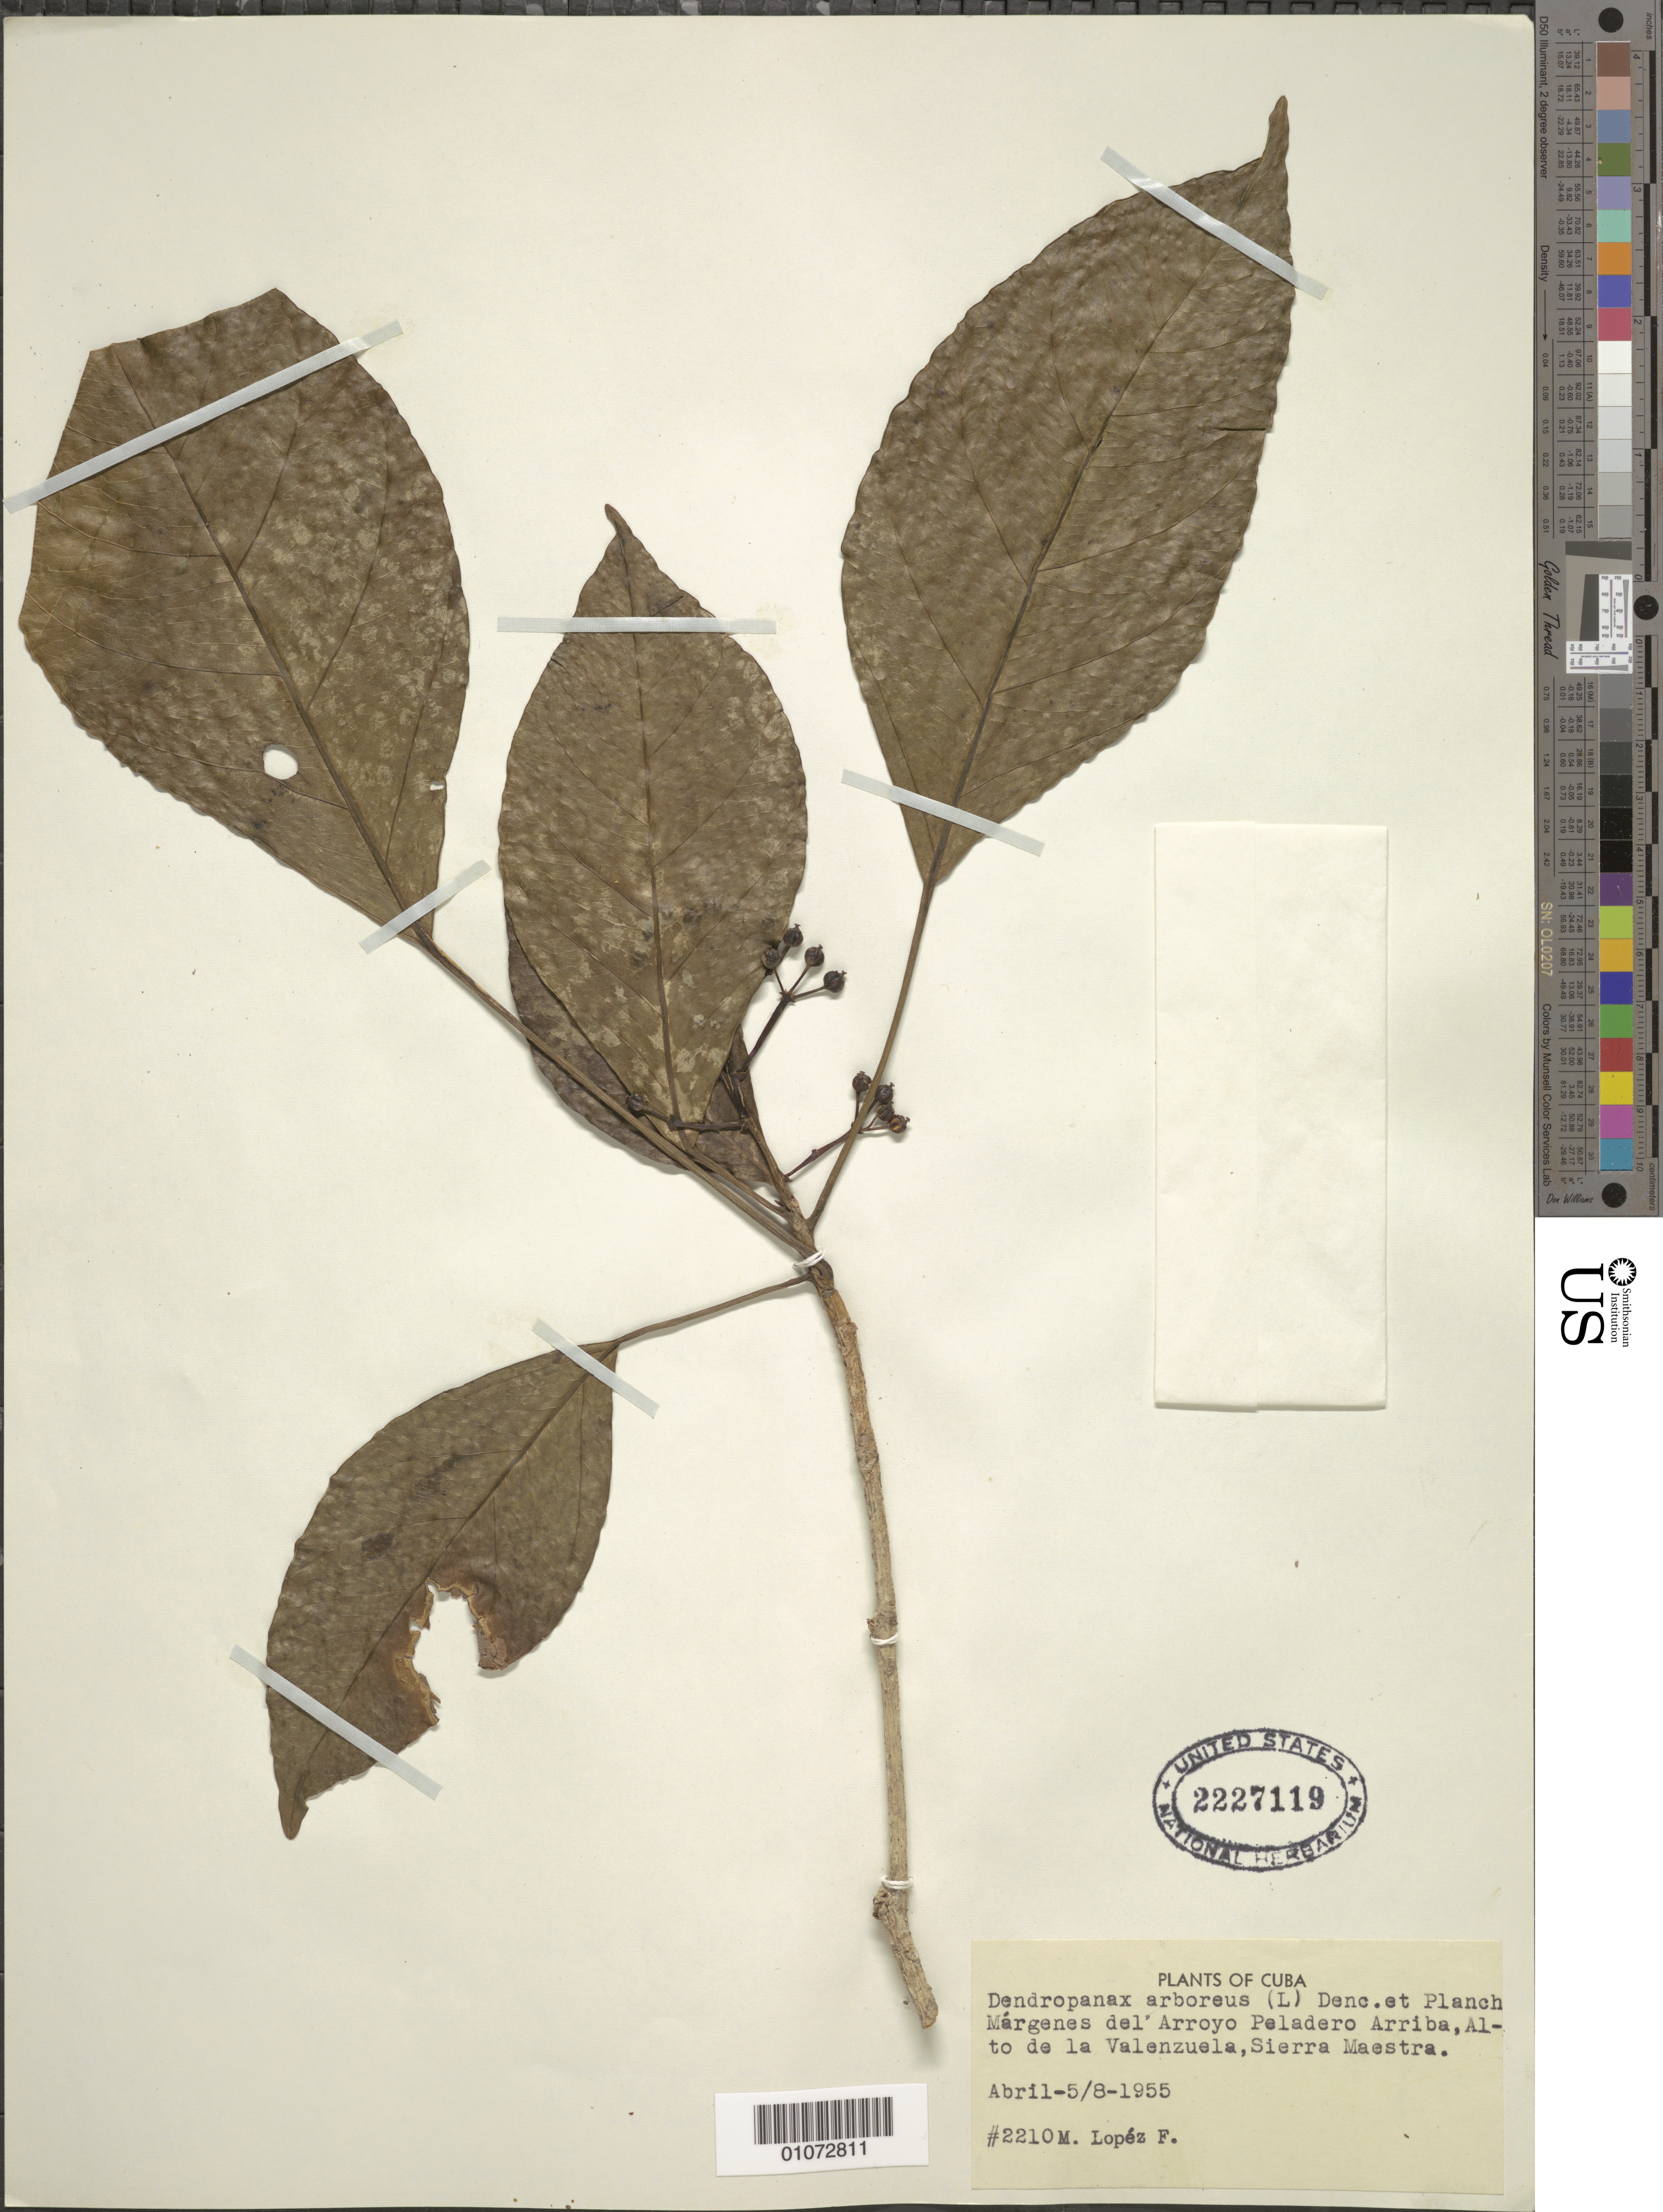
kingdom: Plantae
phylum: Tracheophyta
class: Magnoliopsida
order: Apiales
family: Araliaceae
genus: Dendropanax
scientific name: Dendropanax arboreus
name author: (L.) Decne. & Planch.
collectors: M. López Figueiras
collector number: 2210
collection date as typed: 05 Apr 1955 and 08 Apr 1955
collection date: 1955-04-05,1955-04-08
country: Cuba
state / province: Oriente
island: Cuba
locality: Edges of the stream Peladero Arriba, under la Valenzuela, Sierra Maeastra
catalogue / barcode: US 2227119